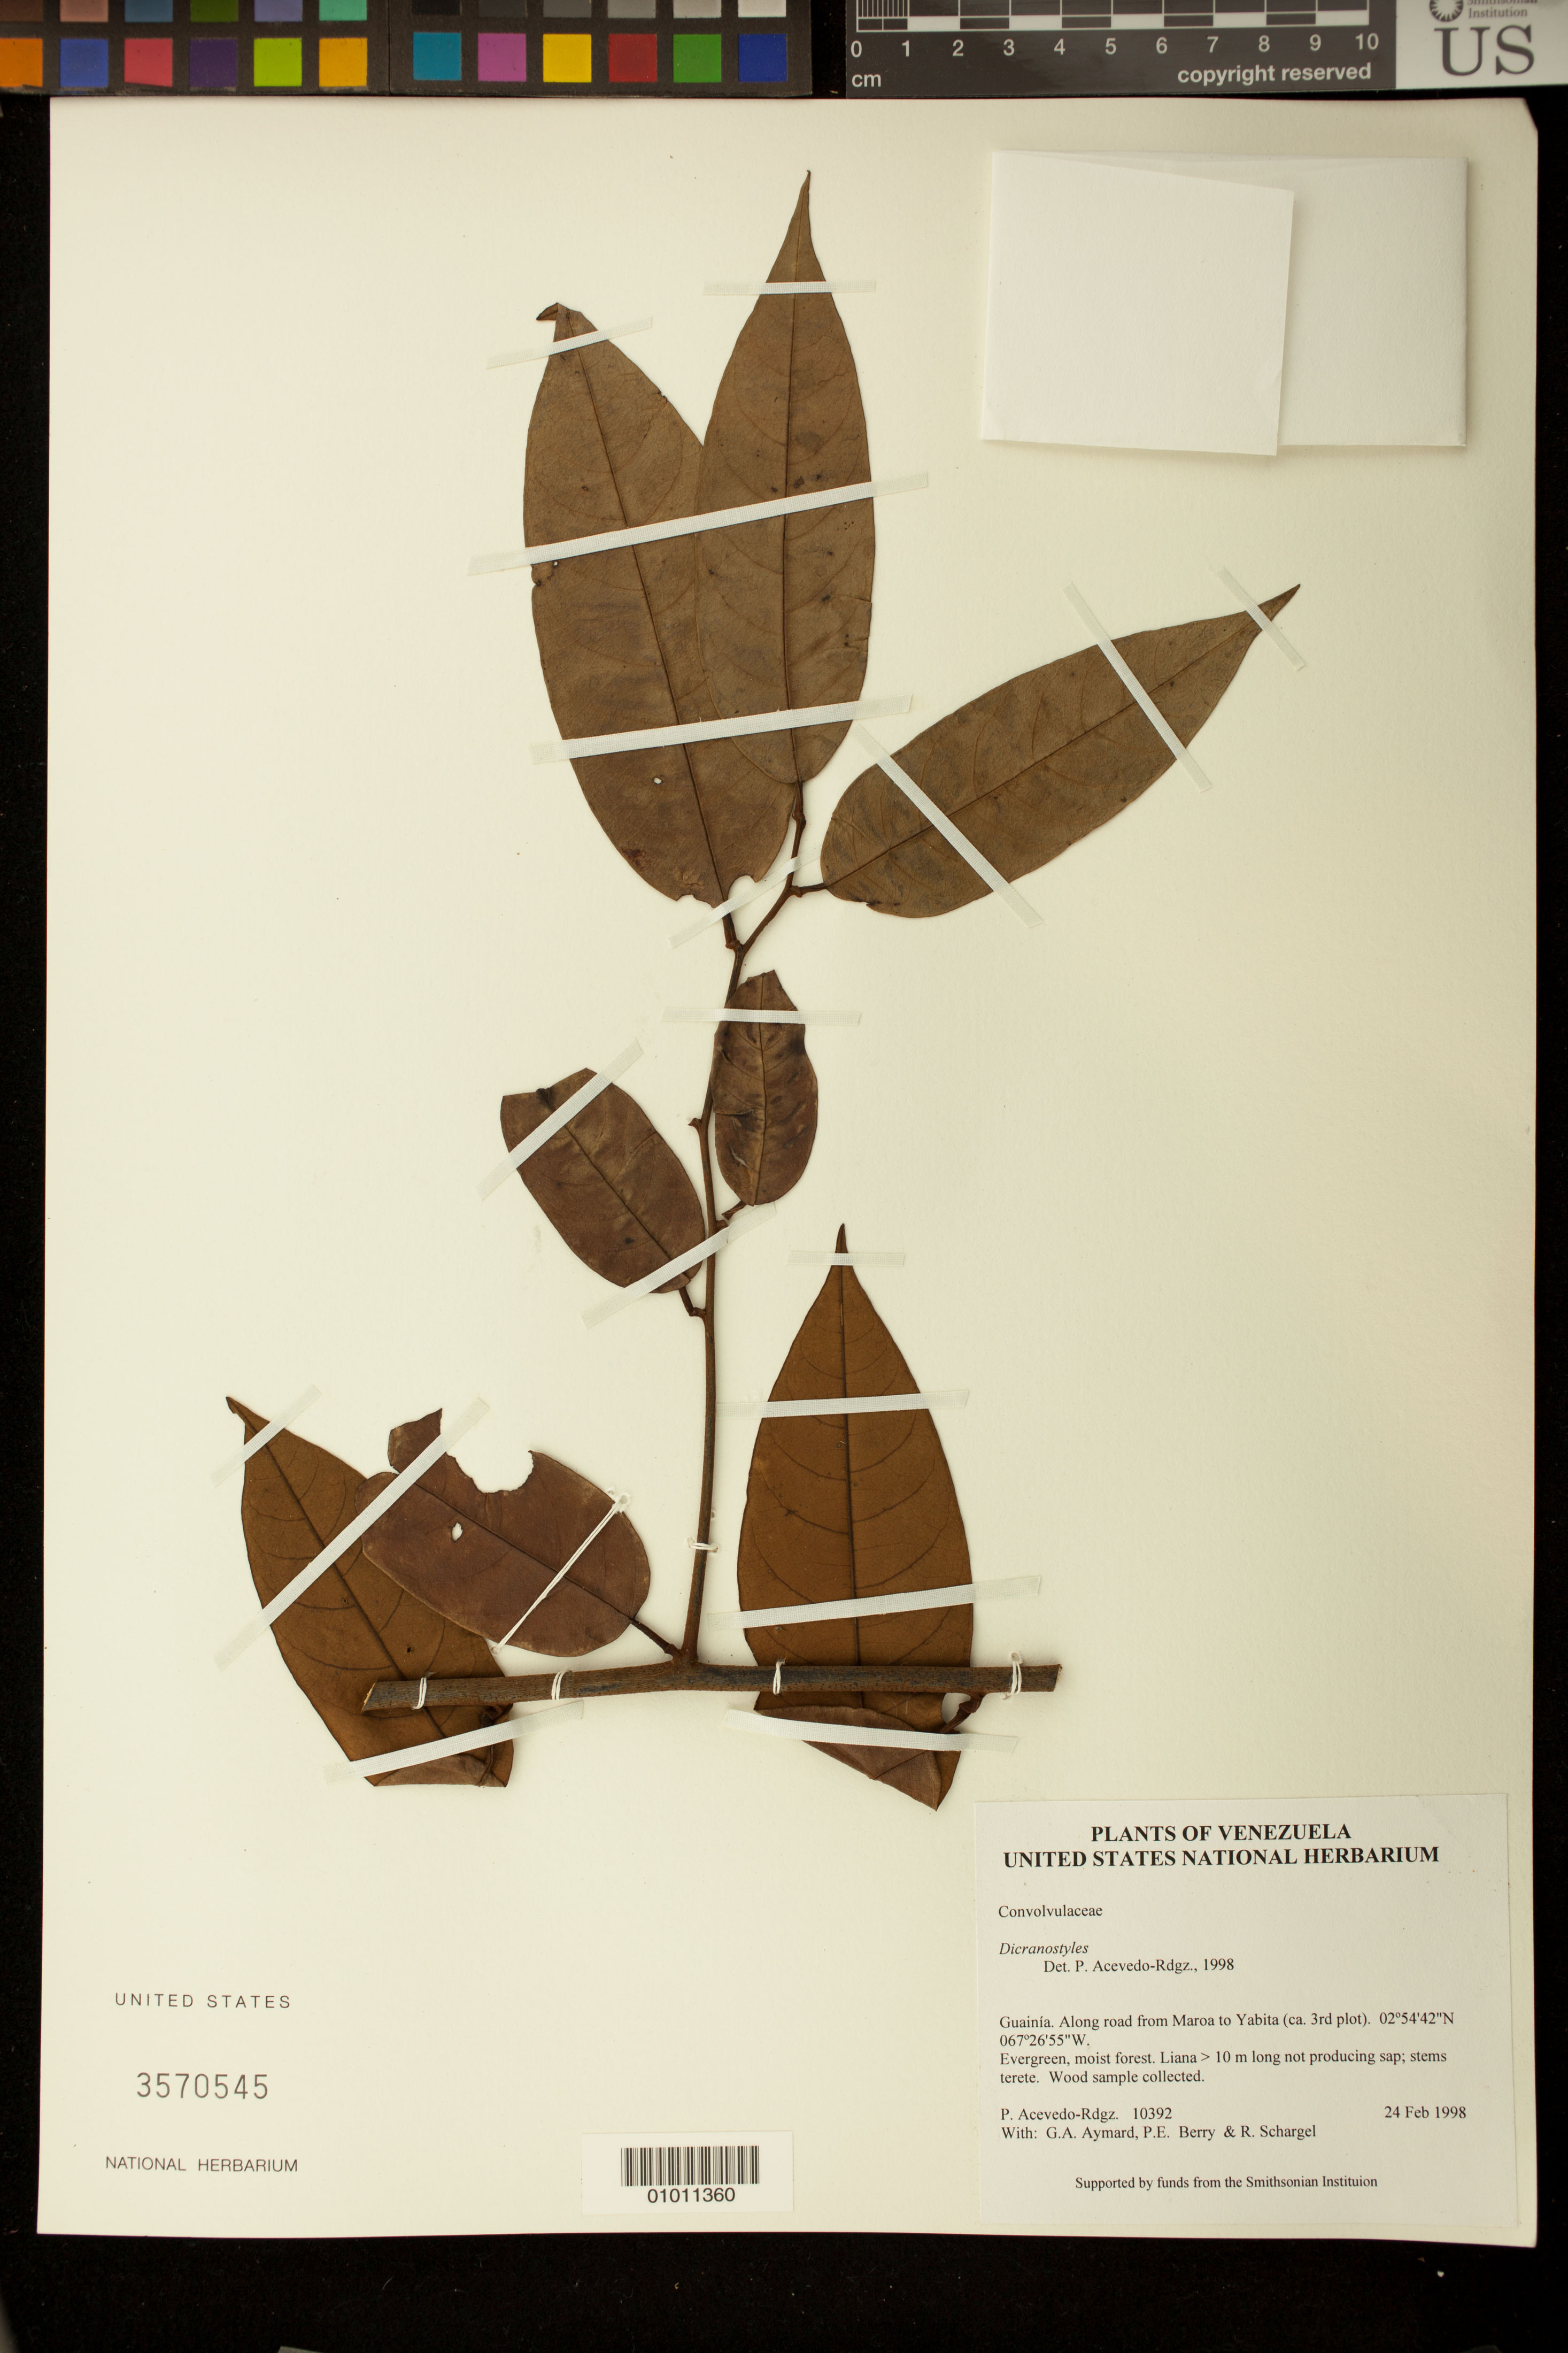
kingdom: Plantae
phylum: Tracheophyta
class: Magnoliopsida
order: Magnoliales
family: Annonaceae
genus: Annona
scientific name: Annona hypoglauca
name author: Mart.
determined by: Rainer, H.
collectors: P. Acevedo-Rodr., G. A. Aymard, P. E. Berry & R. Schargel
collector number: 10392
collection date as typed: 24 Feb 1998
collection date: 1998-02-24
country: Venezuela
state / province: Amazonas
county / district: Maroa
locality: Along road from Maroa to Yabita (ca. 3rd plot).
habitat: Evergreen, moist forest.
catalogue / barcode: US 3570545